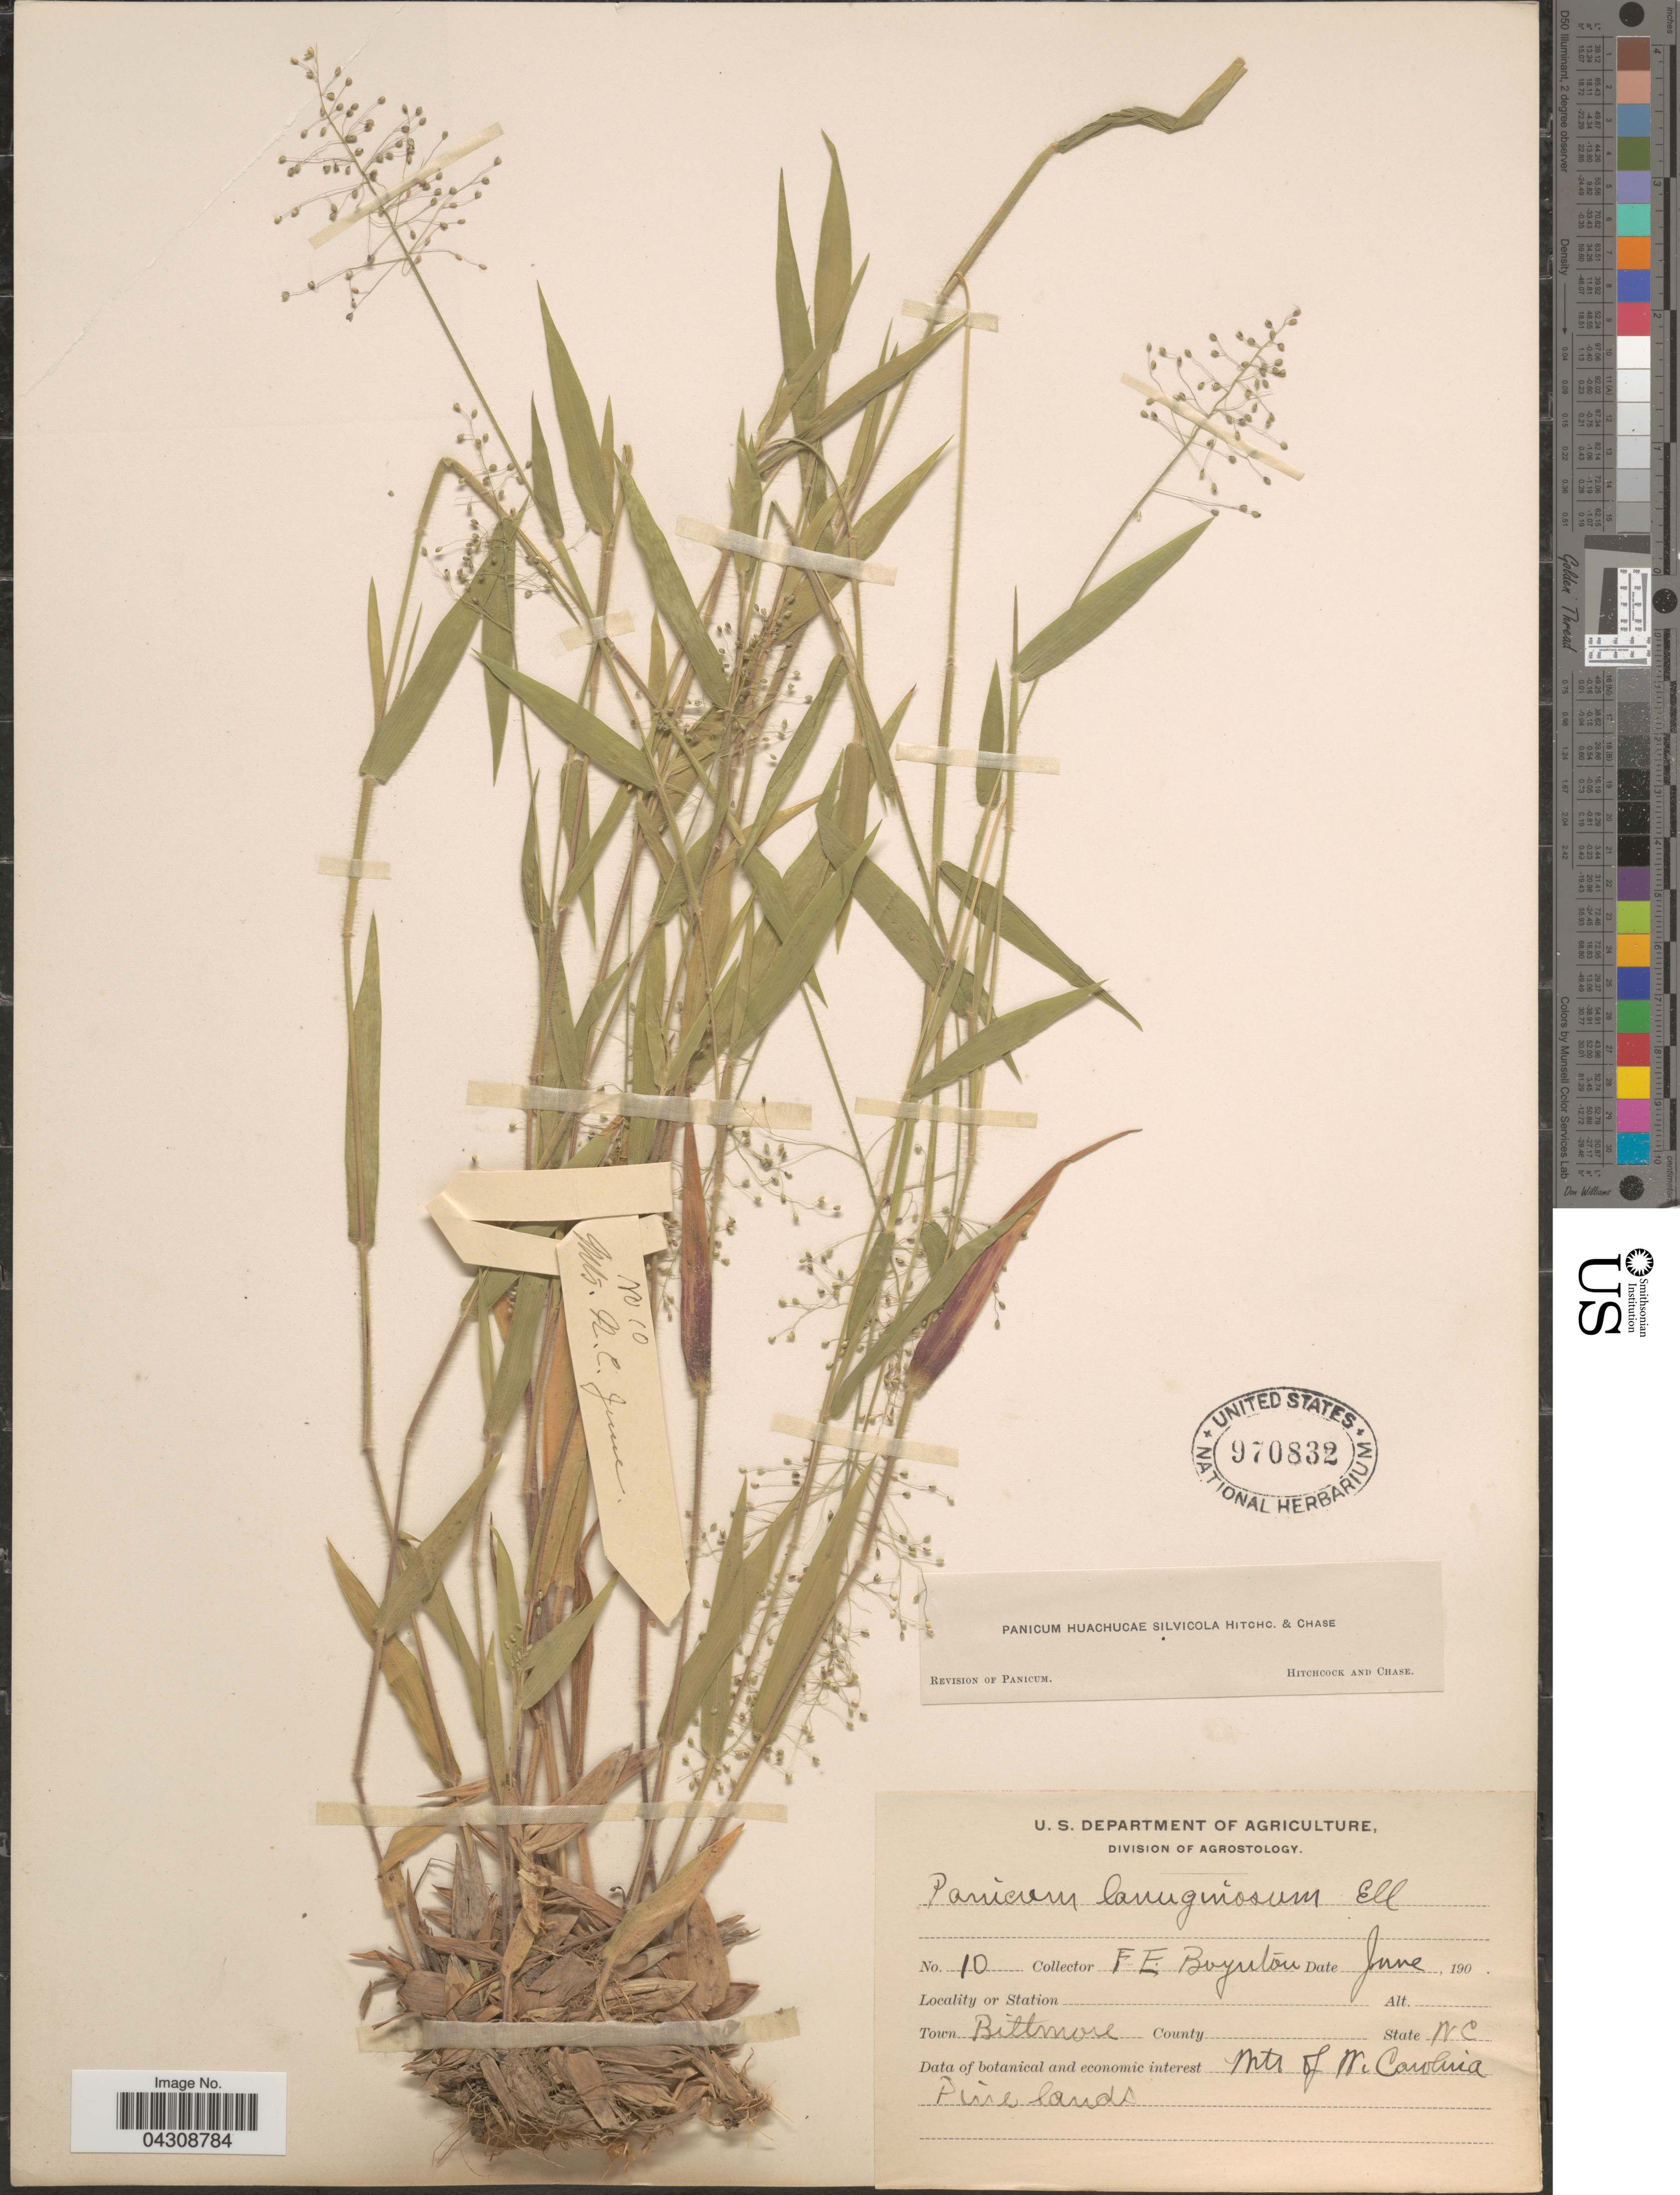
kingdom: Plantae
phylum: Tracheophyta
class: Liliopsida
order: Poales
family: Poaceae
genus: Dichanthelium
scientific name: Dichanthelium acuminatum var. acuminatum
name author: (Sw.) Gould & C.A. Clark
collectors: F. Boynton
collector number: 10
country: United States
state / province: North Carolina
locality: Town Biltmore. Mts of N. Carolina. Pine lands.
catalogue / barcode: US 970832